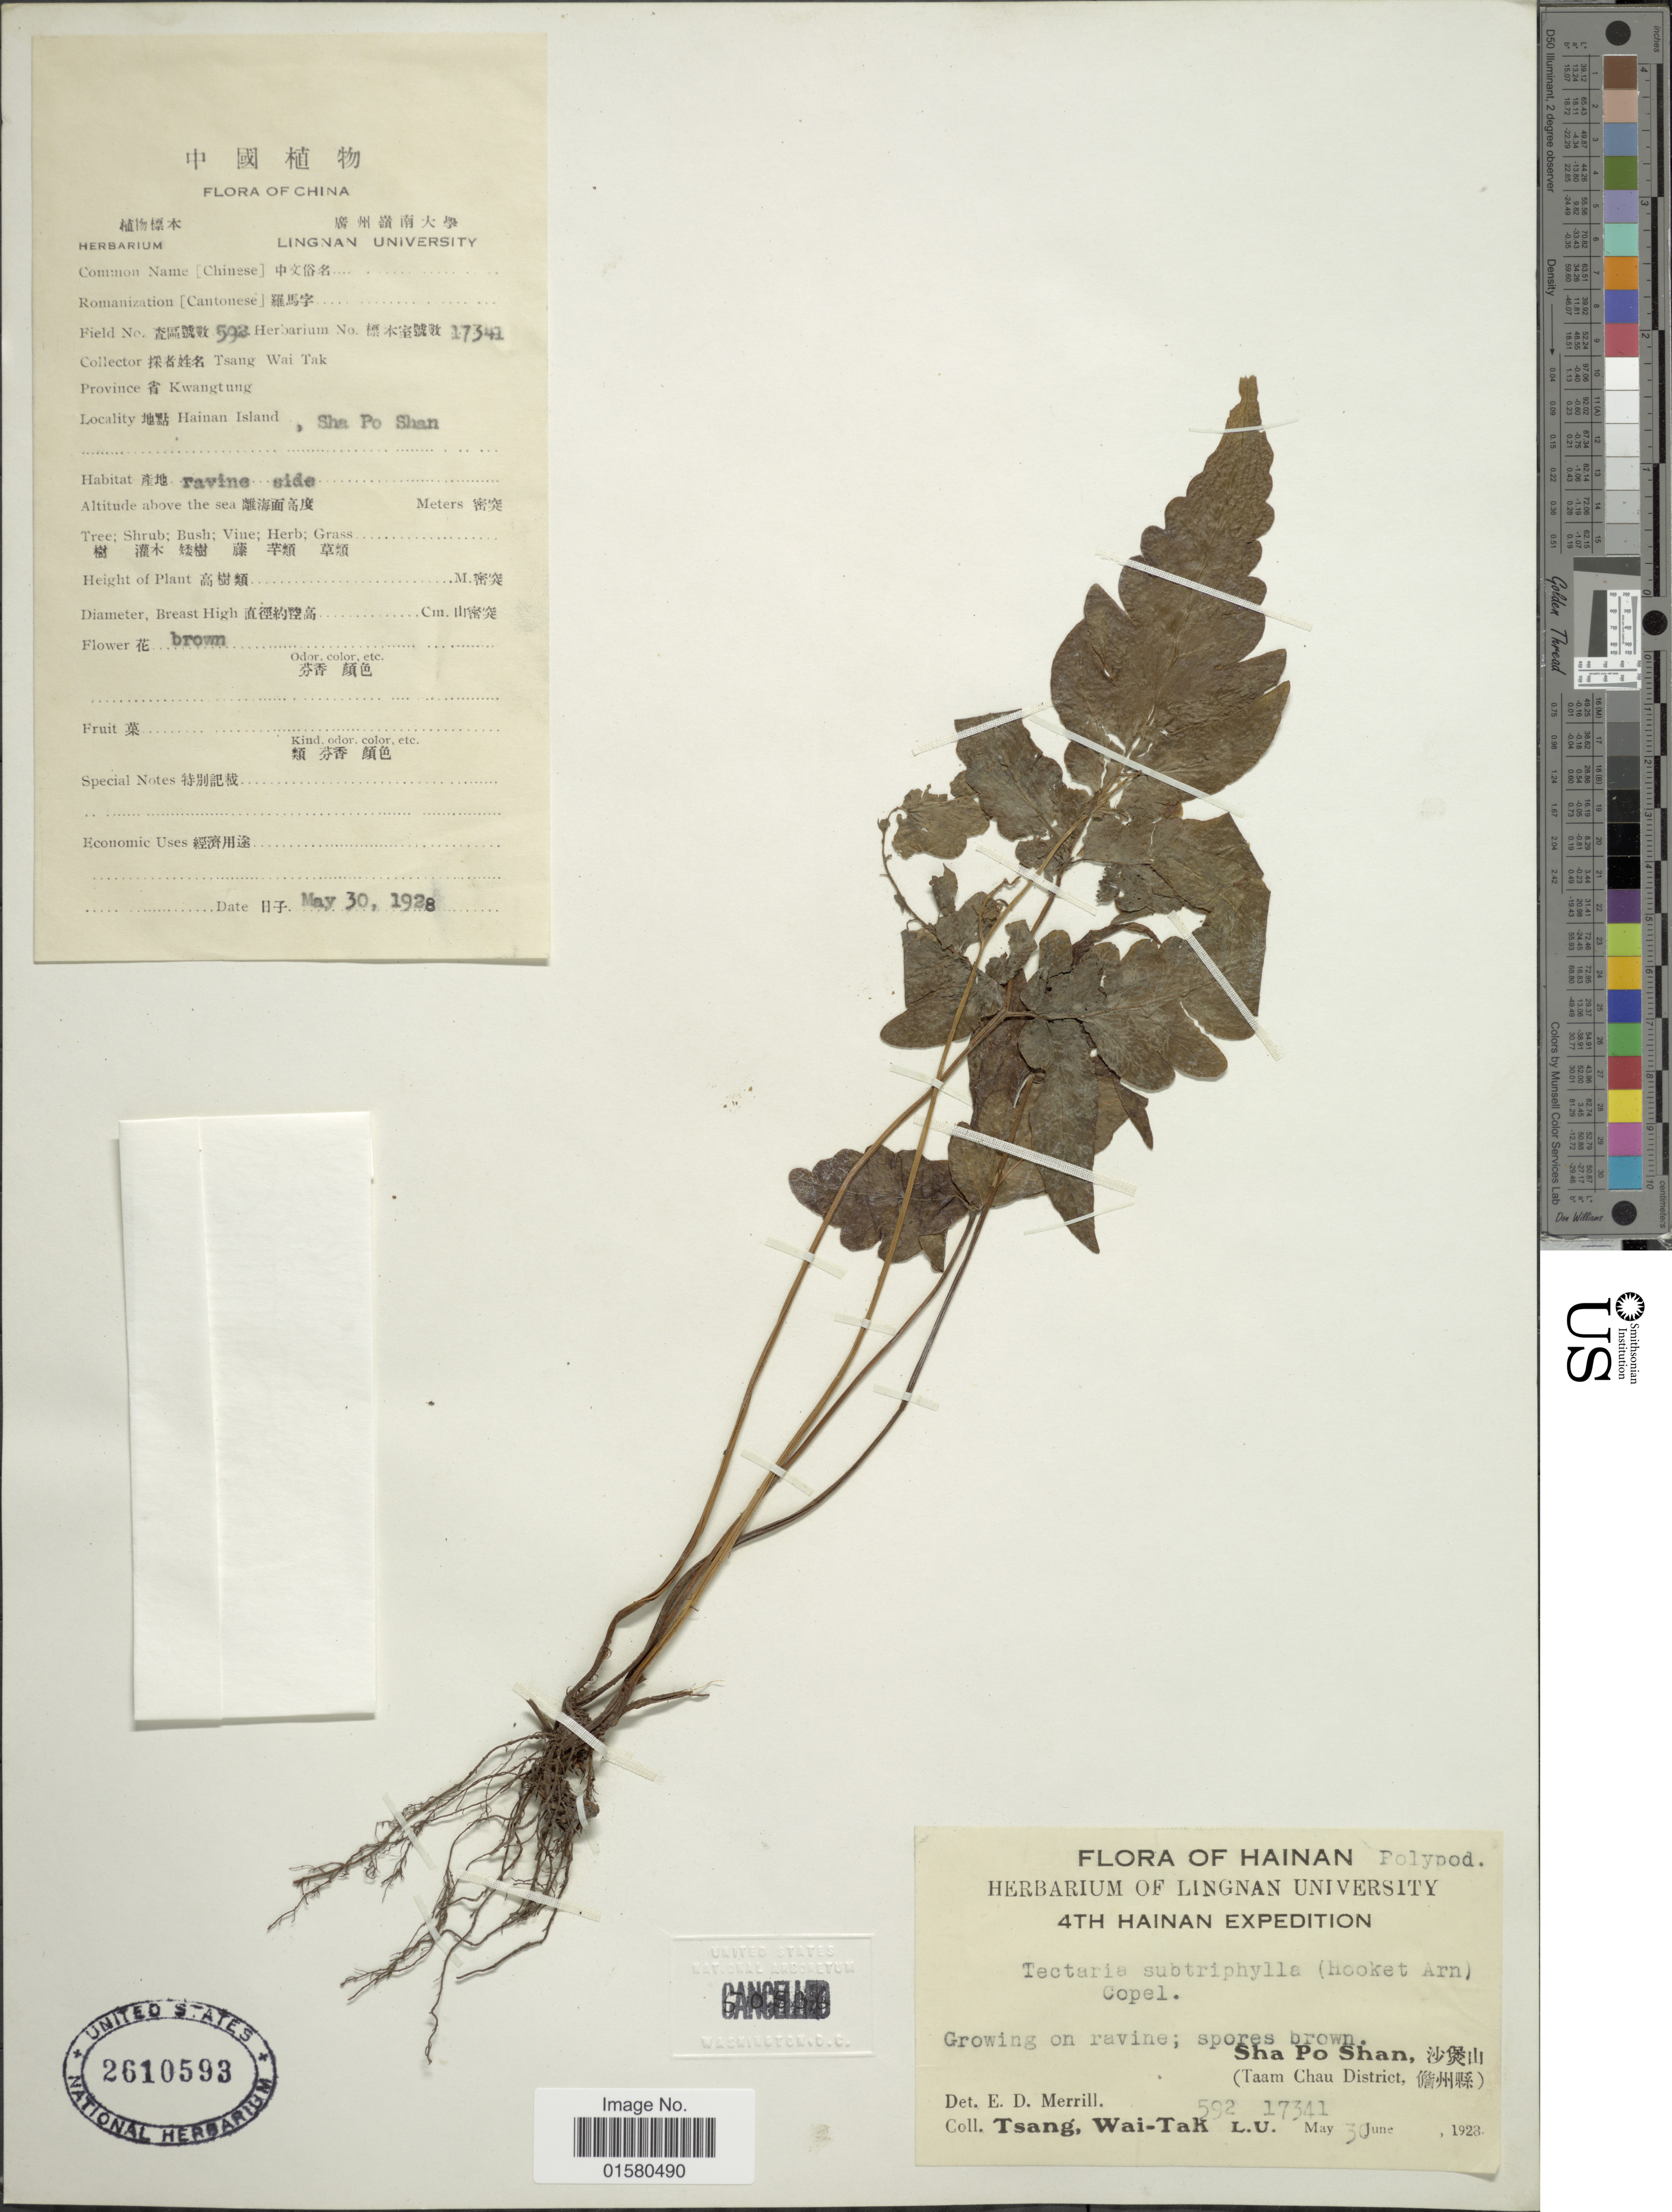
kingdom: Plantae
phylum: Tracheophyta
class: Polypodiopsida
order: Polypodiales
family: Tectariaceae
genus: Tectaria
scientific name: Tectaria subtriphylla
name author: (Hook. & Arn.) Copel.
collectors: W. T. Tsang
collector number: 592/17341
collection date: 1928-05-30/1928-06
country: China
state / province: Hainan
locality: Sha-po Shan, Taam Chau District(Danzhou)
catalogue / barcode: US 2610593